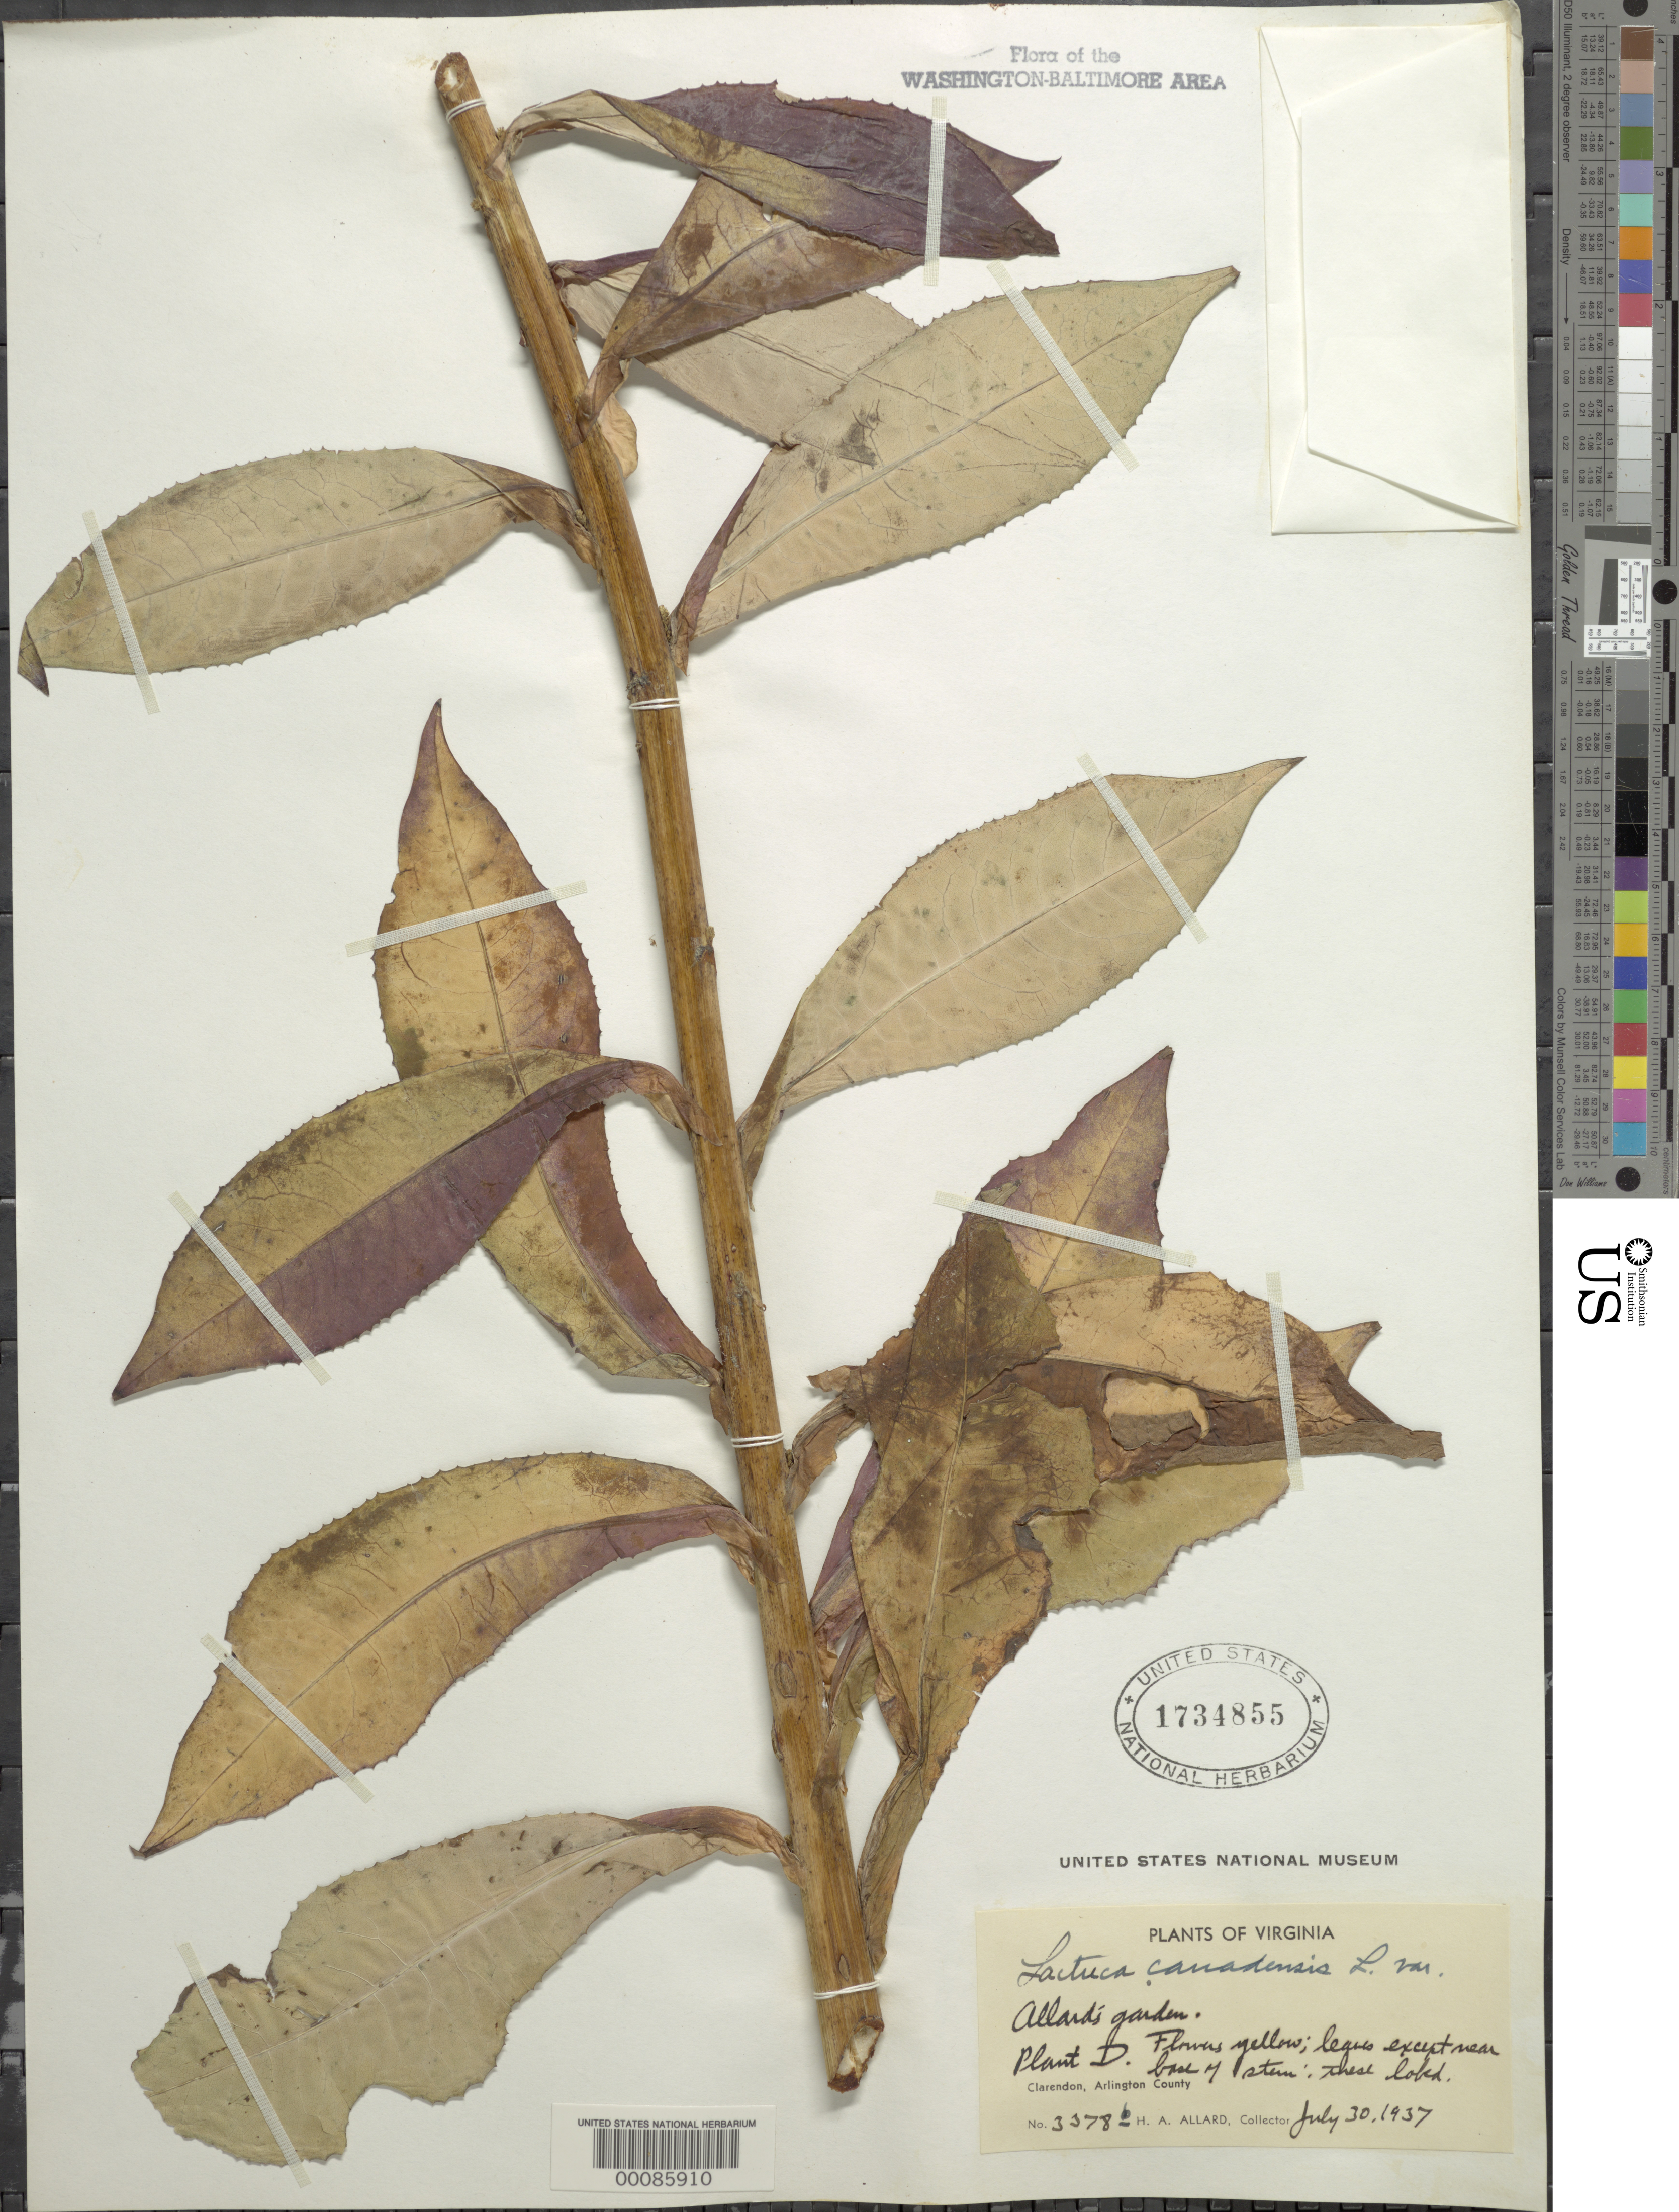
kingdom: Plantae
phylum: Tracheophyta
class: Magnoliopsida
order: Asterales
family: Asteraceae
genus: Lactuca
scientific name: Lactuca canadensis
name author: L.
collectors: H. A. Allard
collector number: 3378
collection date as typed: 30 Jul 1937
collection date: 1937-07-30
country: United States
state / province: Virginia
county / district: Arlington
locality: Allard's garden Clarendon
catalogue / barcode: US 1734855